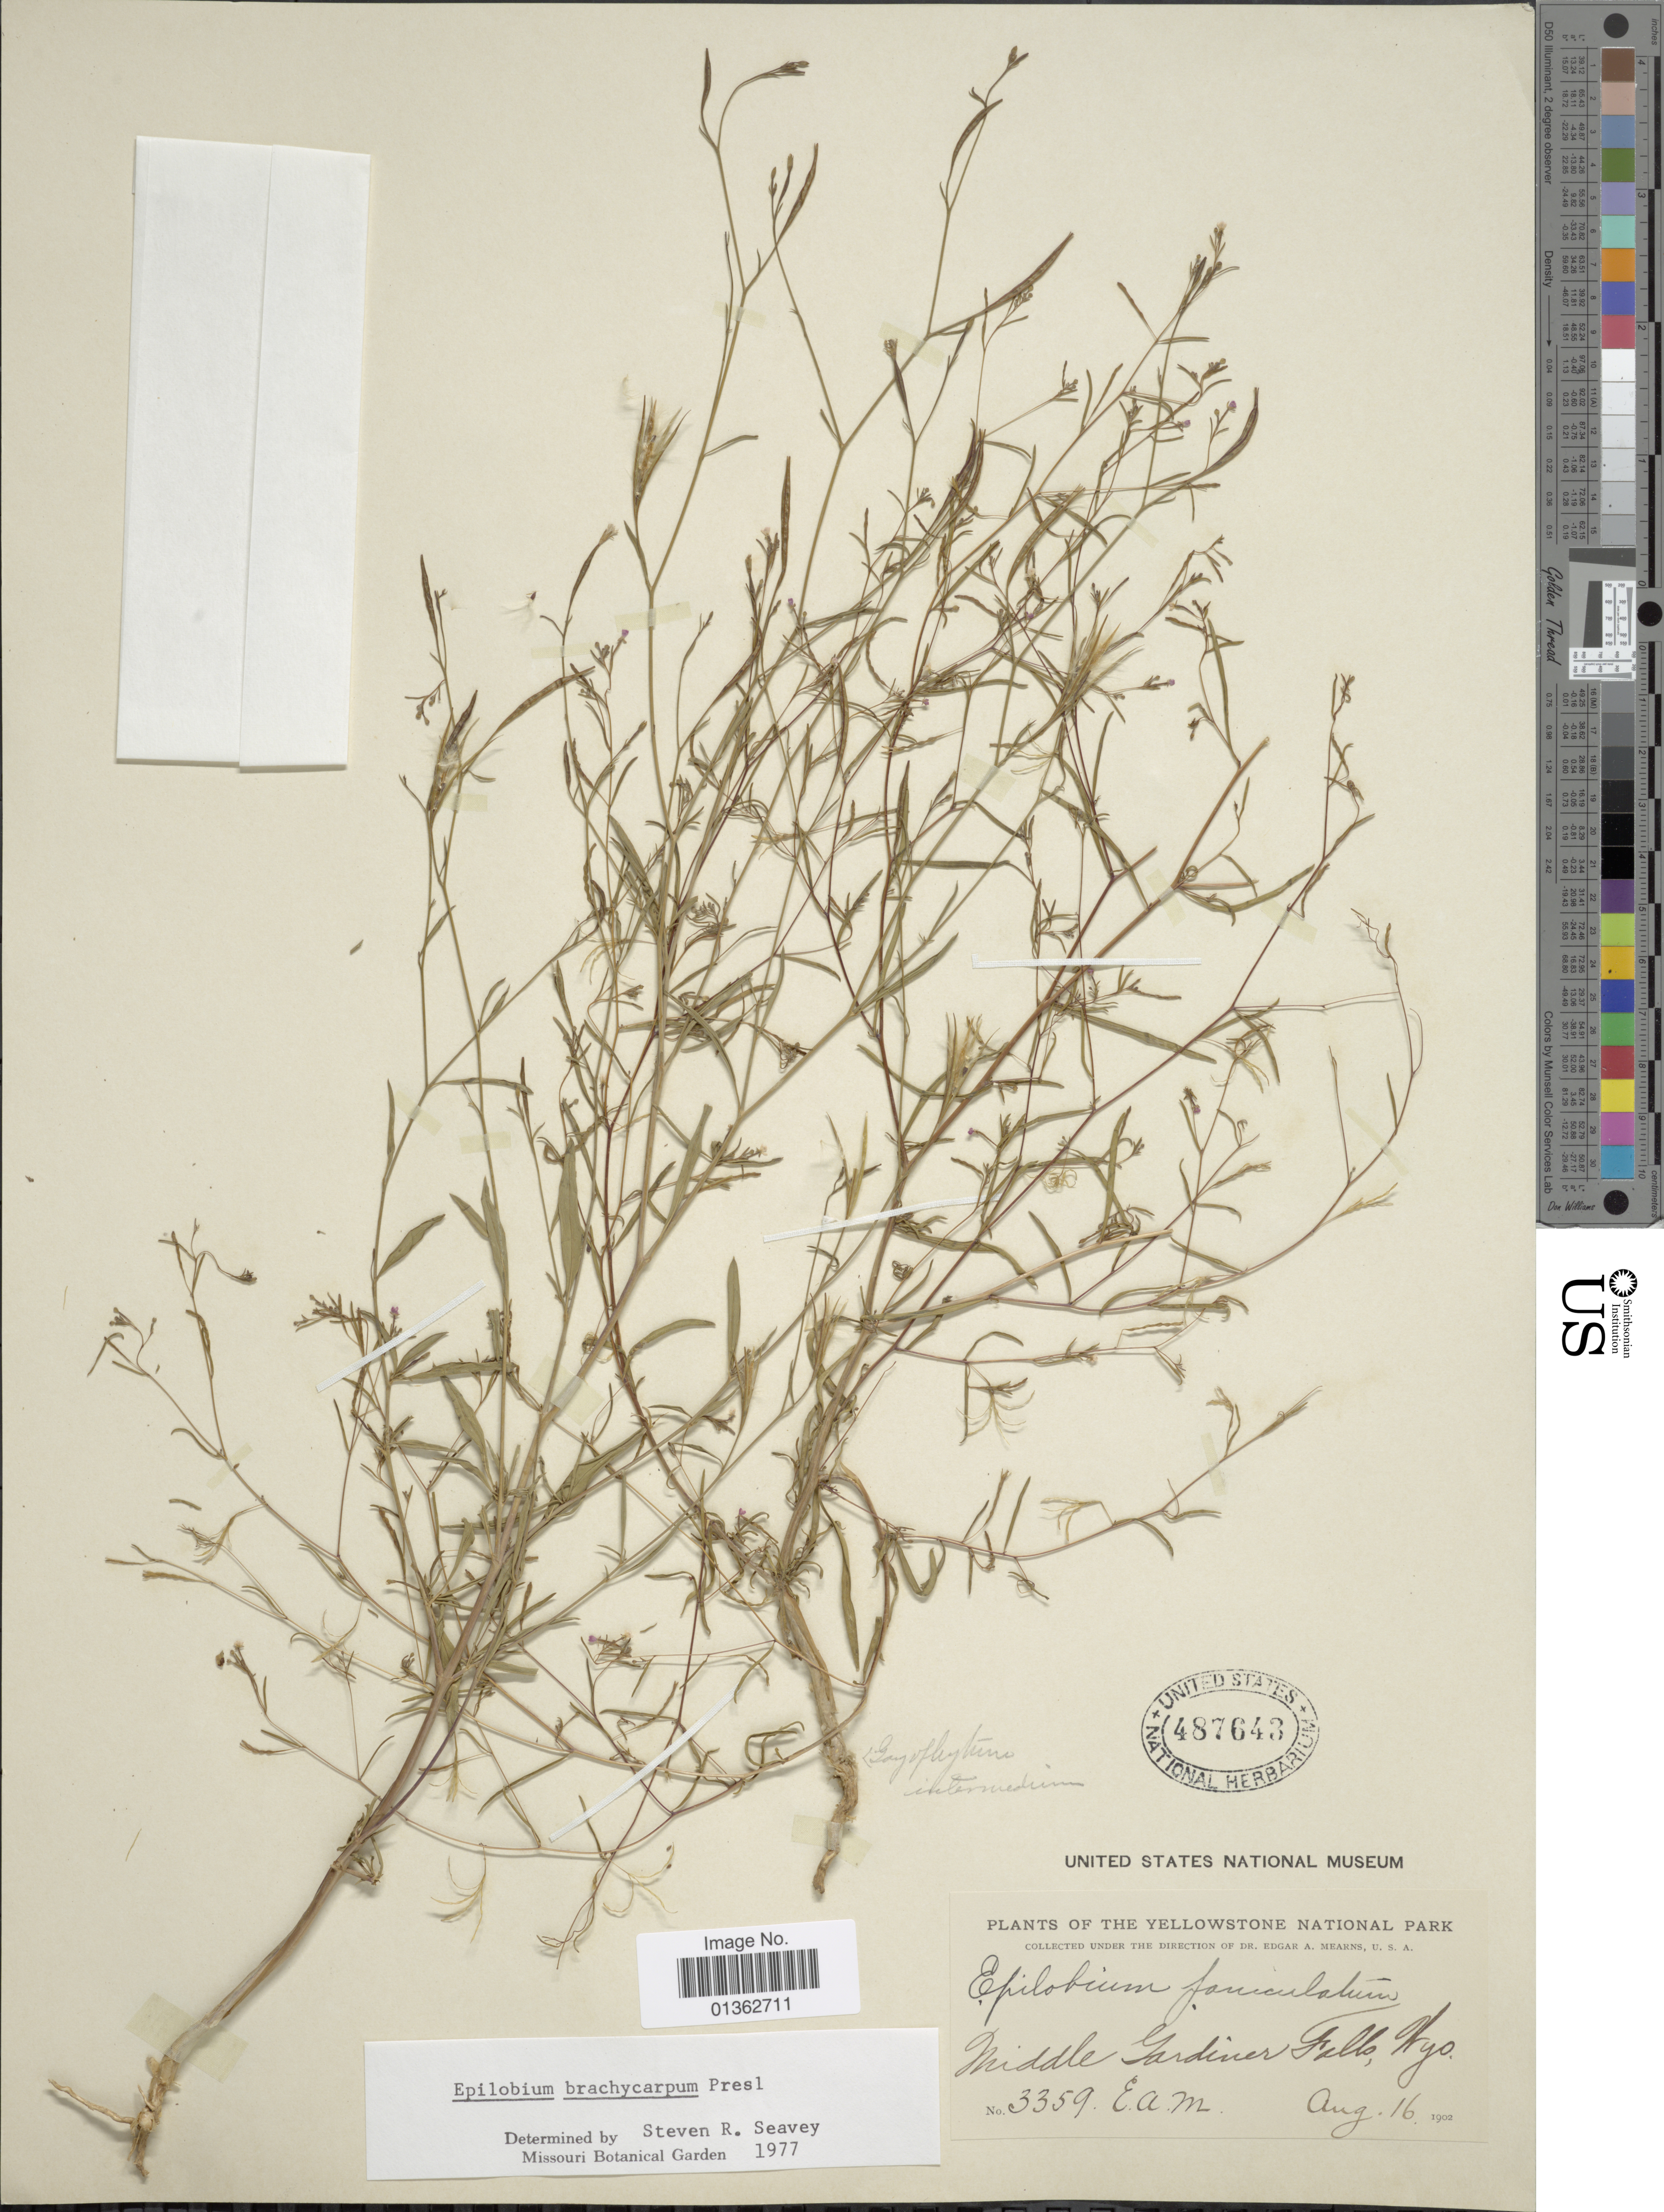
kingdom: Plantae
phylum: Tracheophyta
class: Magnoliopsida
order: Myrtales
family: Onagraceae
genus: Epilobium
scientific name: Epilobium brachycarpum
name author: C. Presl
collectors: E. A. Mearns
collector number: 3359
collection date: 1902-08-16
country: United States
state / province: Wyoming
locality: Middle Gardiner Falls.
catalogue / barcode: US 487643